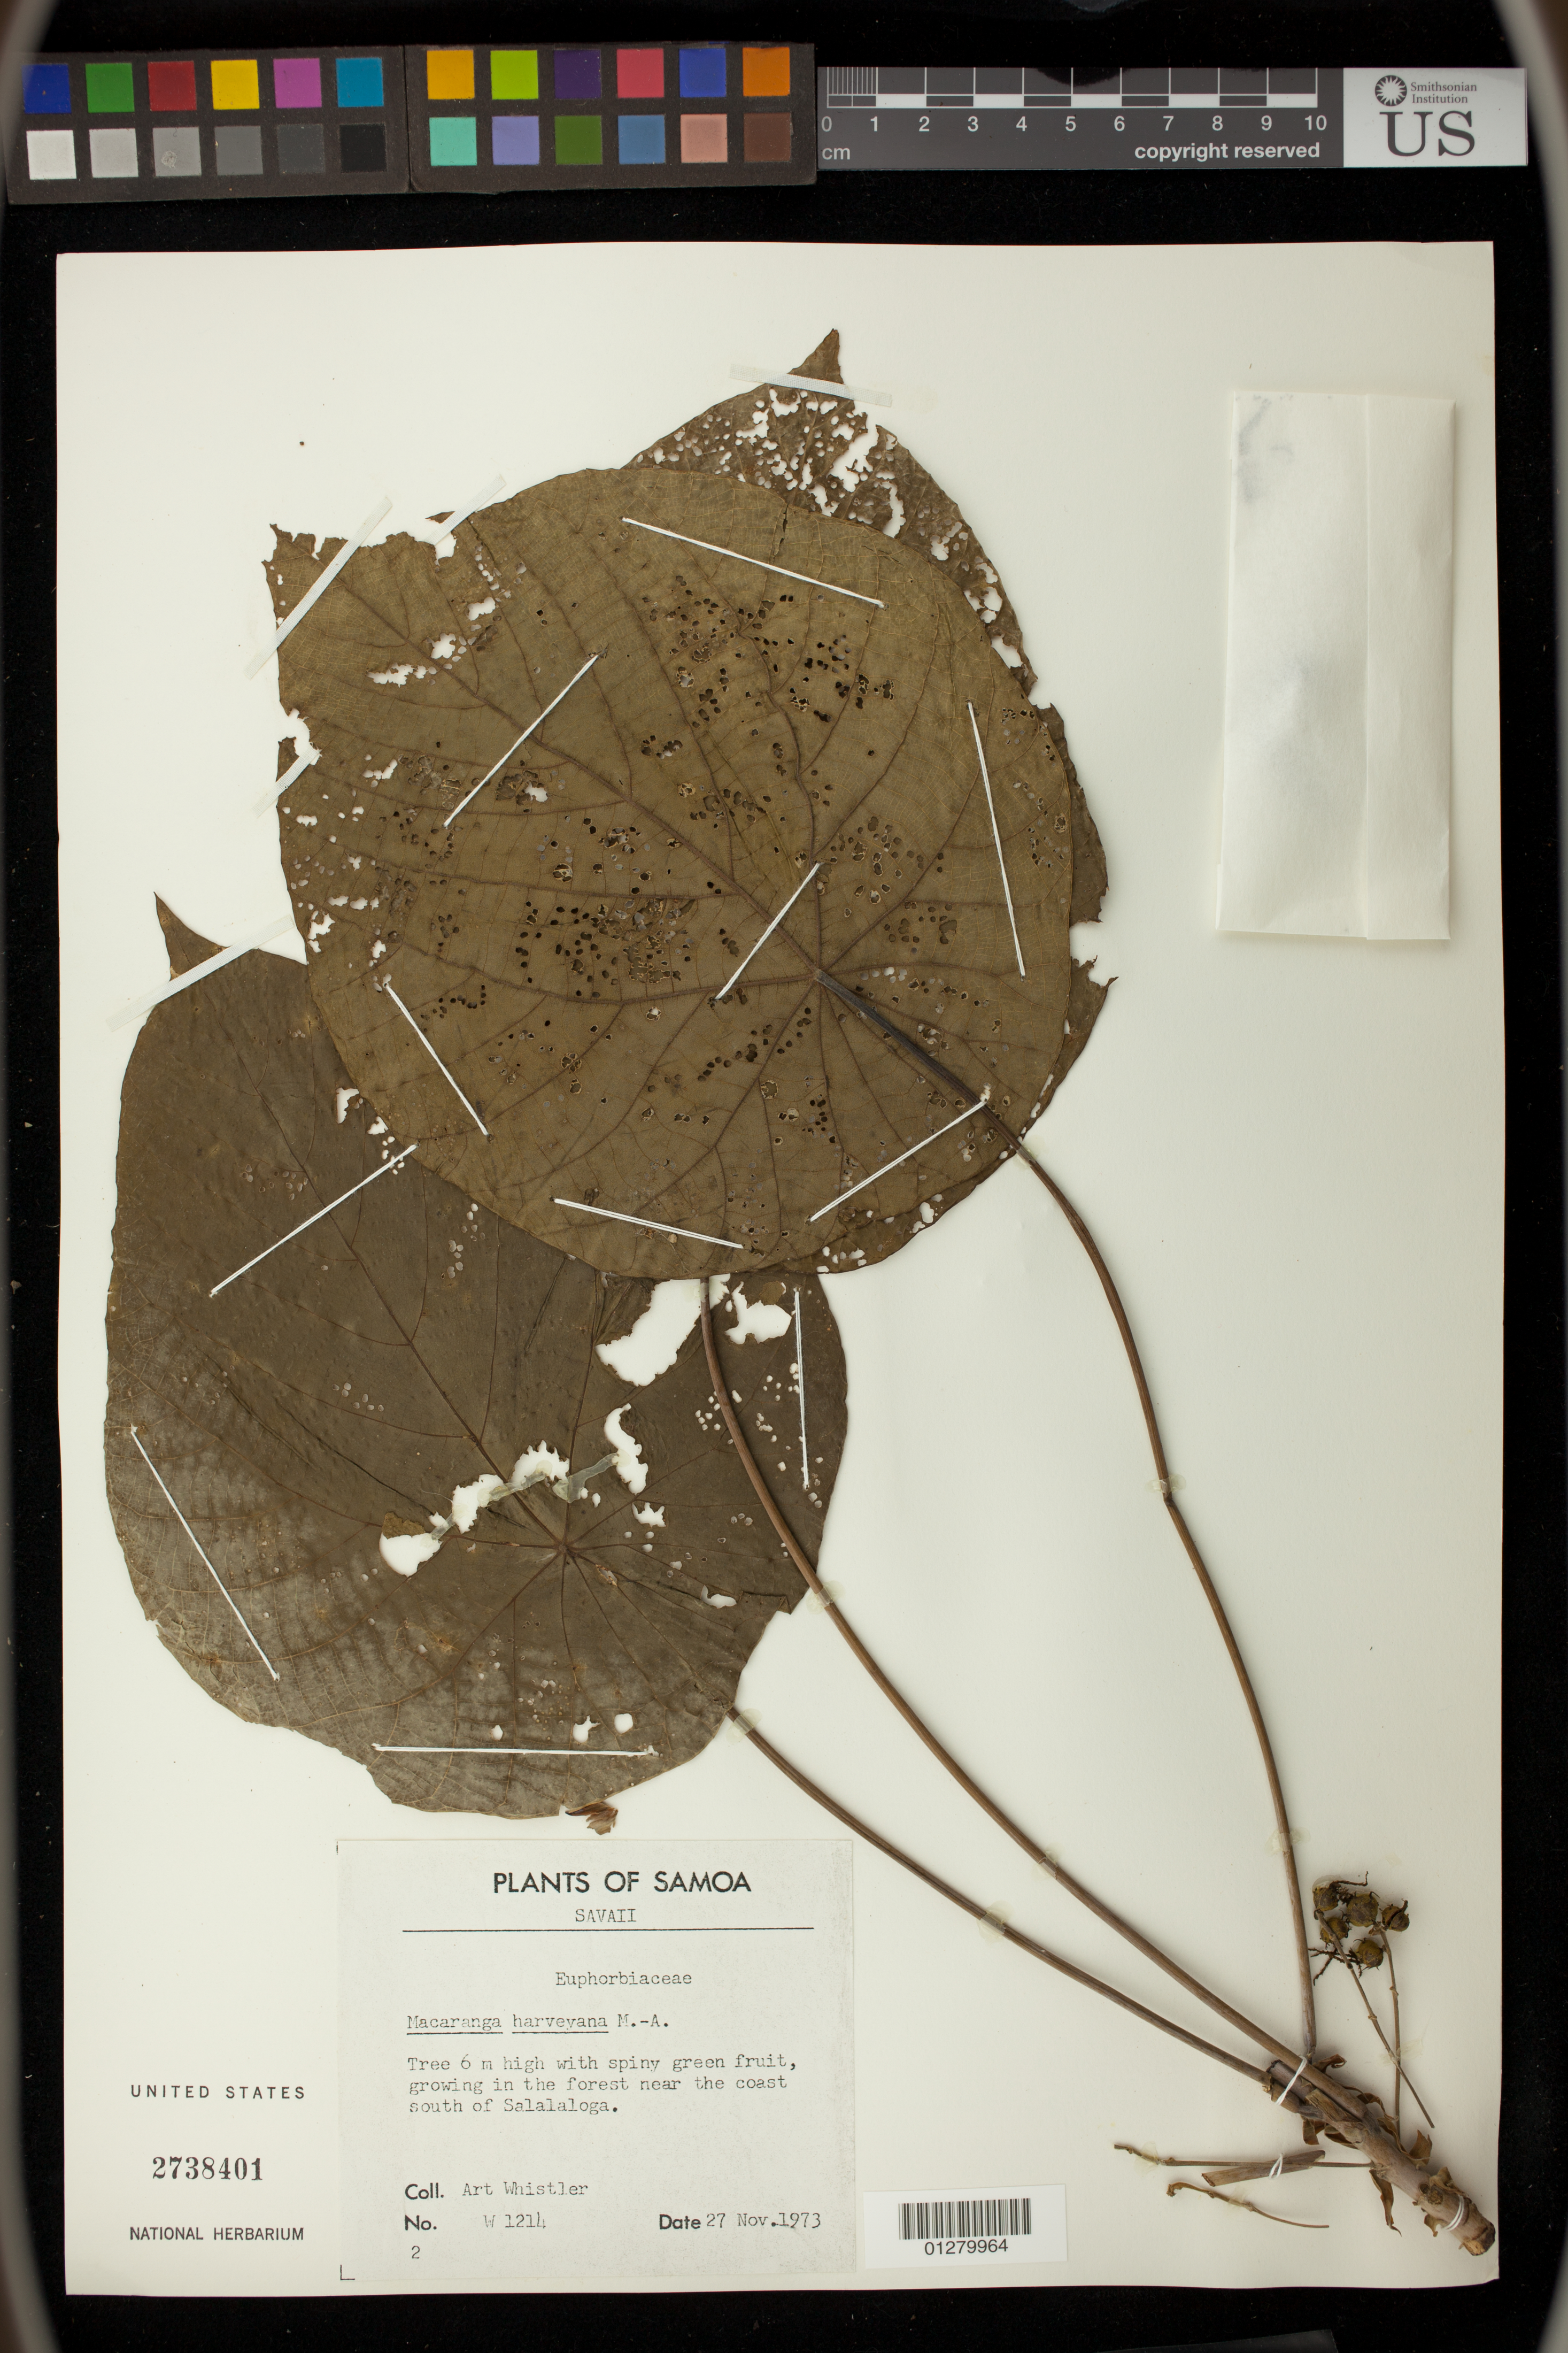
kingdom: Plantae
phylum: Tracheophyta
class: Magnoliopsida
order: Malpighiales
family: Euphorbiaceae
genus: Macaranga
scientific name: Macaranga harveyana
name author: Müll. Arg.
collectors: A. Whistler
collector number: W1214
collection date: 1973-11-27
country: Samoa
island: Savai'i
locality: near the coast south of Salalaloga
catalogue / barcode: US 2738401